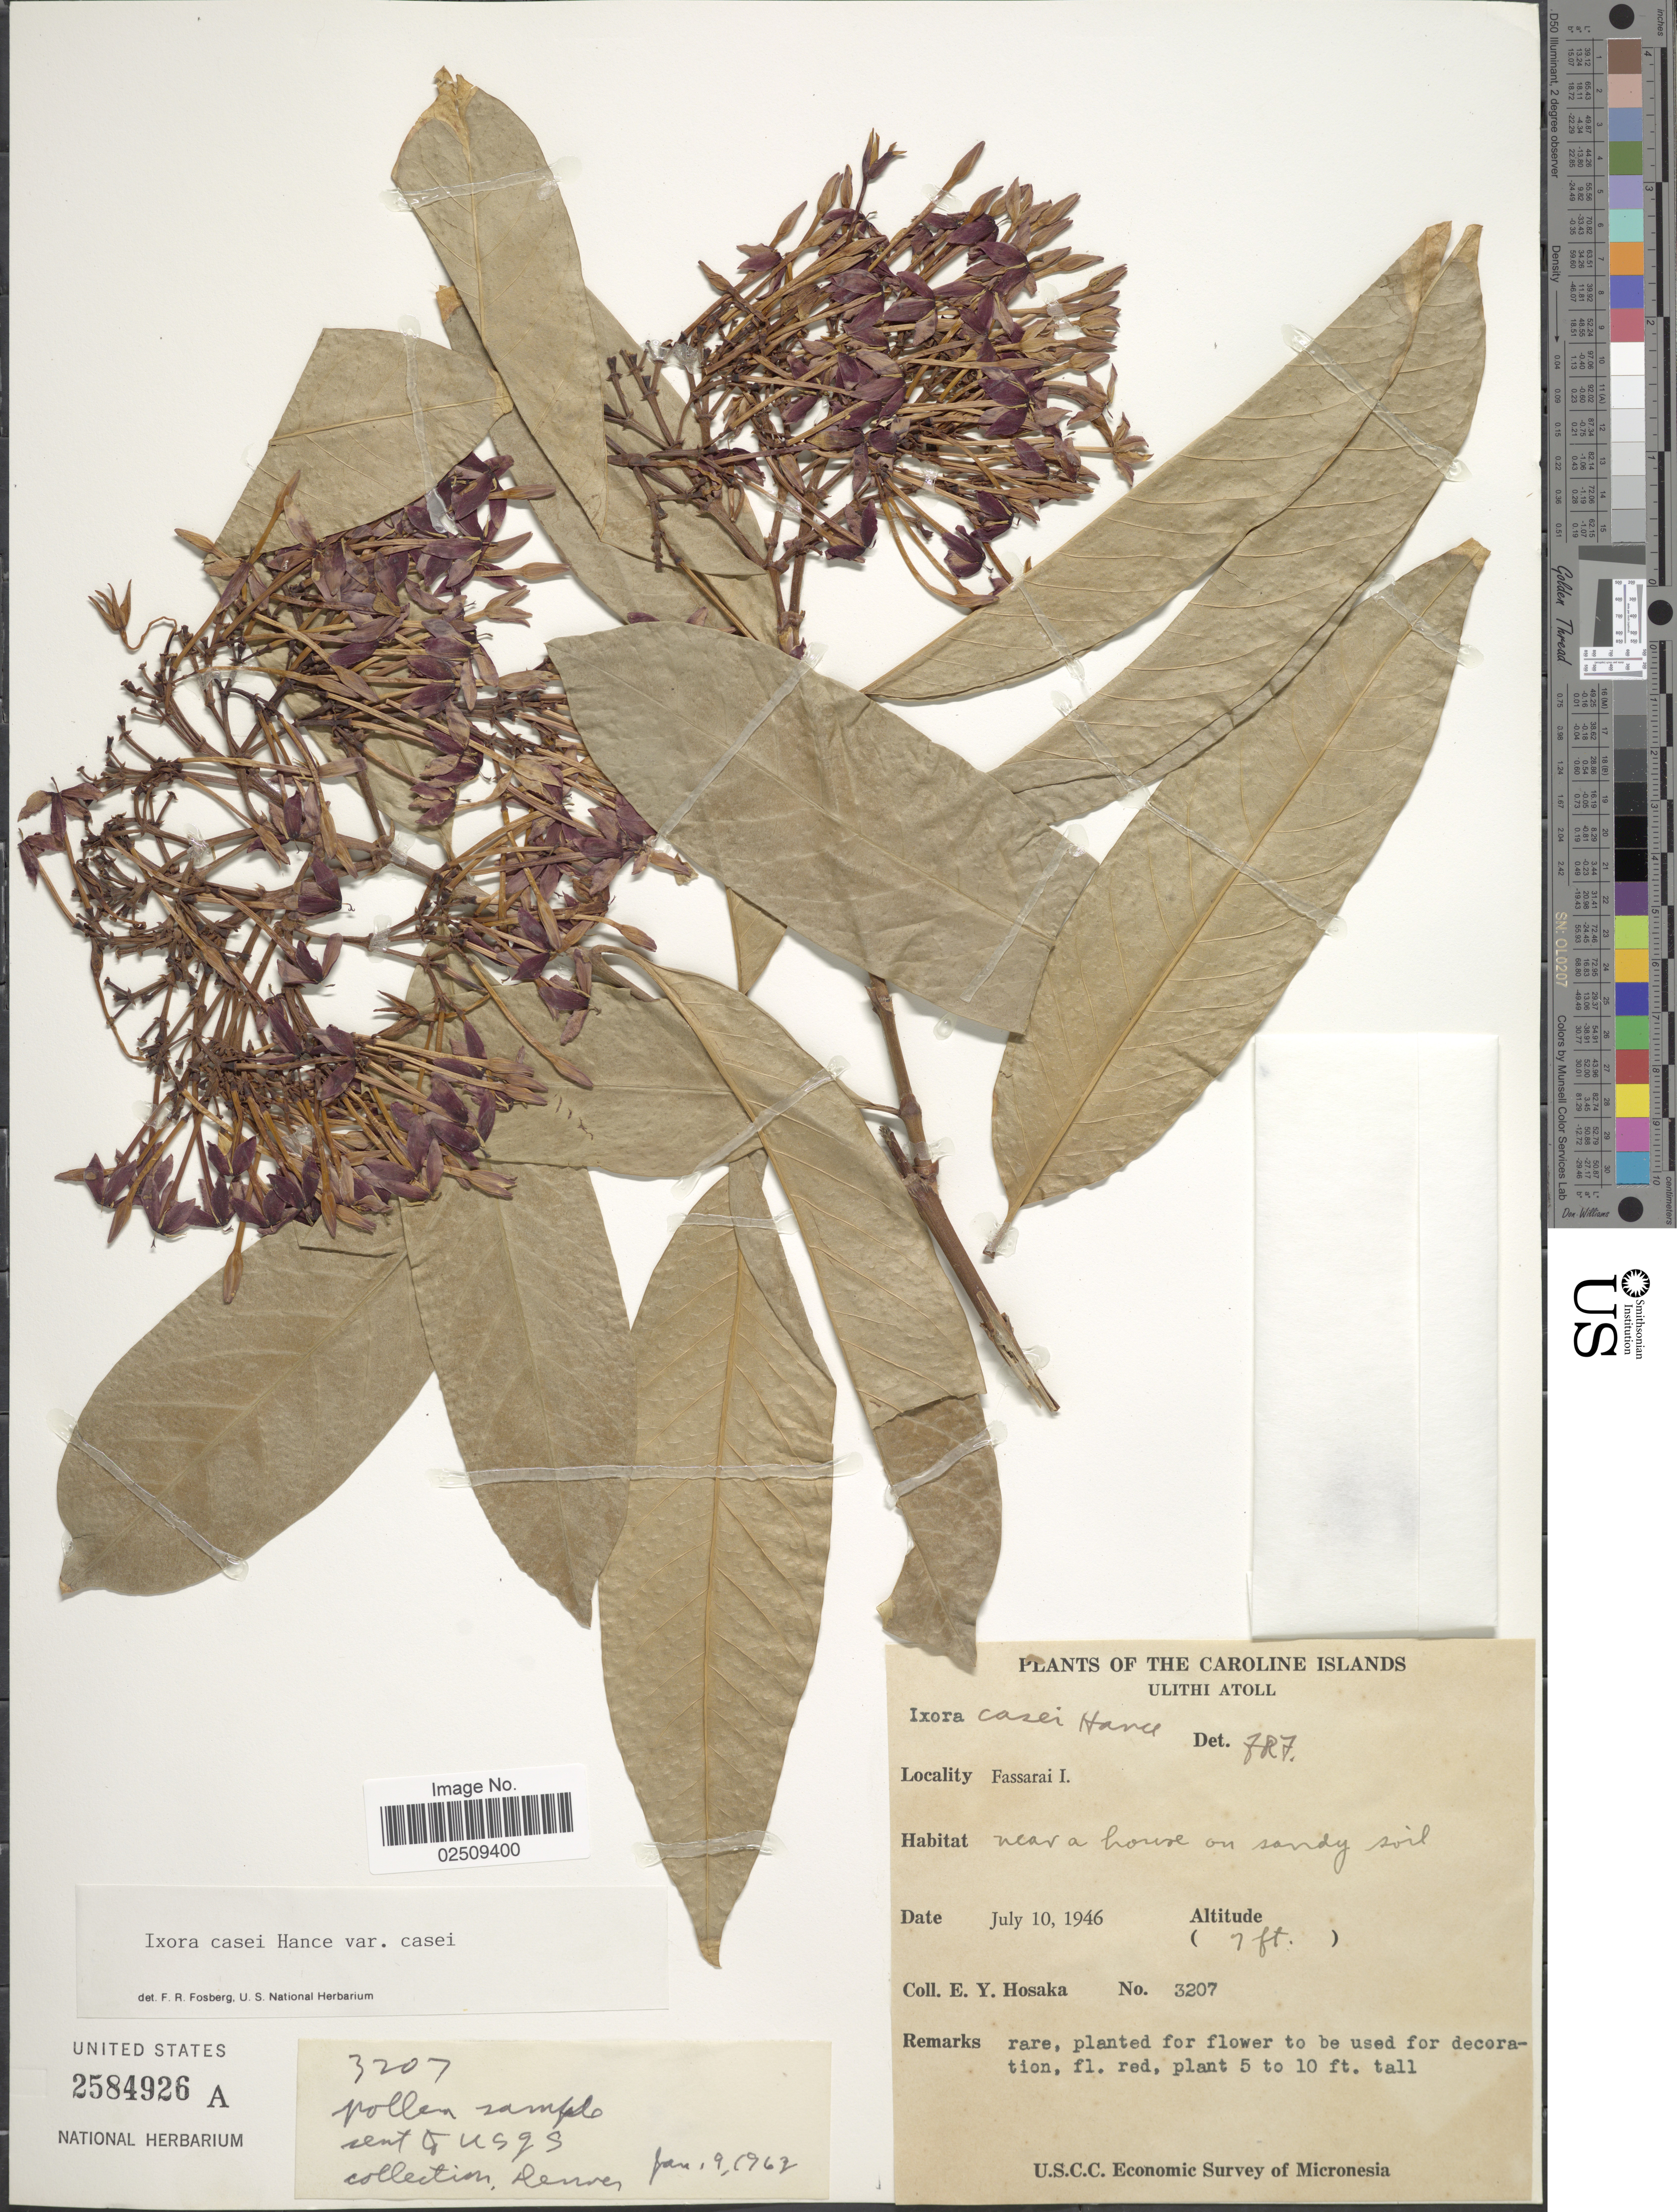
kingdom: Plantae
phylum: Tracheophyta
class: Magnoliopsida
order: Gentianales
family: Rubiaceae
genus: Ixora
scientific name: Ixora casei var. casei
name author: Hance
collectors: E. Y. Hosaka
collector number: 3207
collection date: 1946-07-10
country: Micronesia, Federated States of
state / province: Yap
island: Ulithi Atoll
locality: The Caroline Islands, Ulithi Atoll, Fassarai I, near a house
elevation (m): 2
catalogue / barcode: US 2584926A